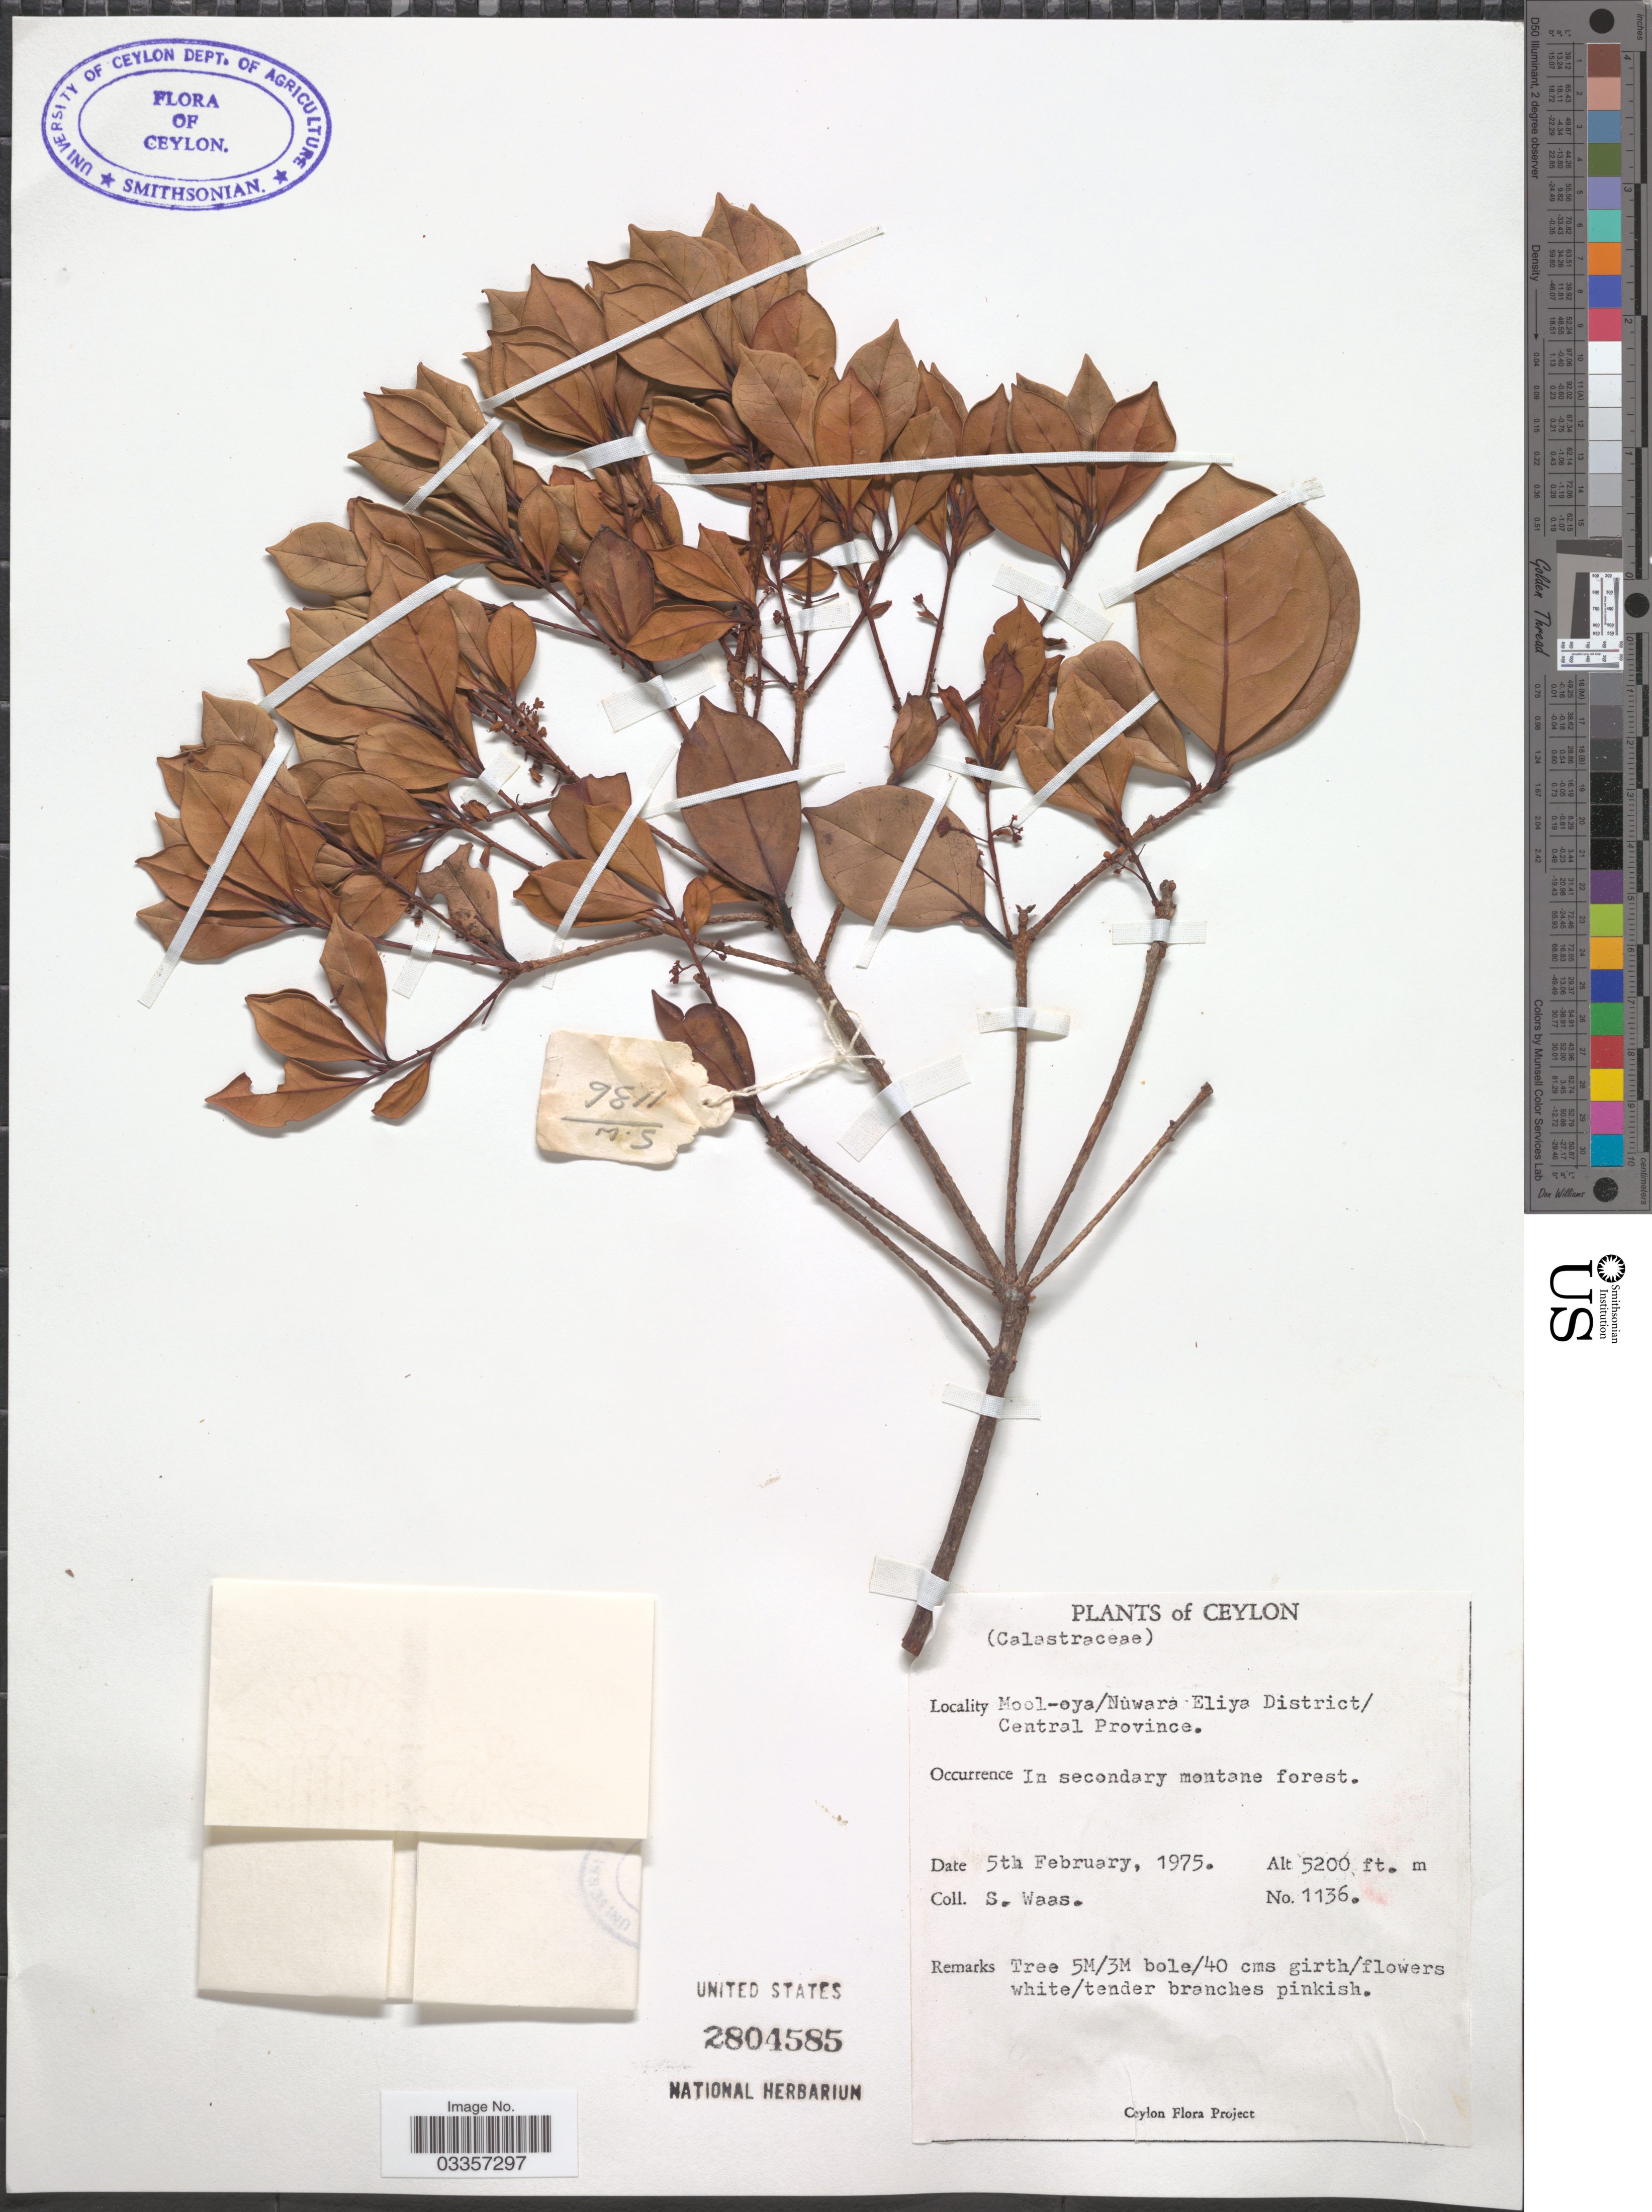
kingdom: Plantae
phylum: Tracheophyta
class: Magnoliopsida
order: Celastrales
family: Celastraceae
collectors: S. Waas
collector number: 1136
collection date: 1975-02-05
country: Sri Lanka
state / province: Central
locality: Mool-oya/Nuwara Eliya District.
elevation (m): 1585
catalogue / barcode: US 2804585